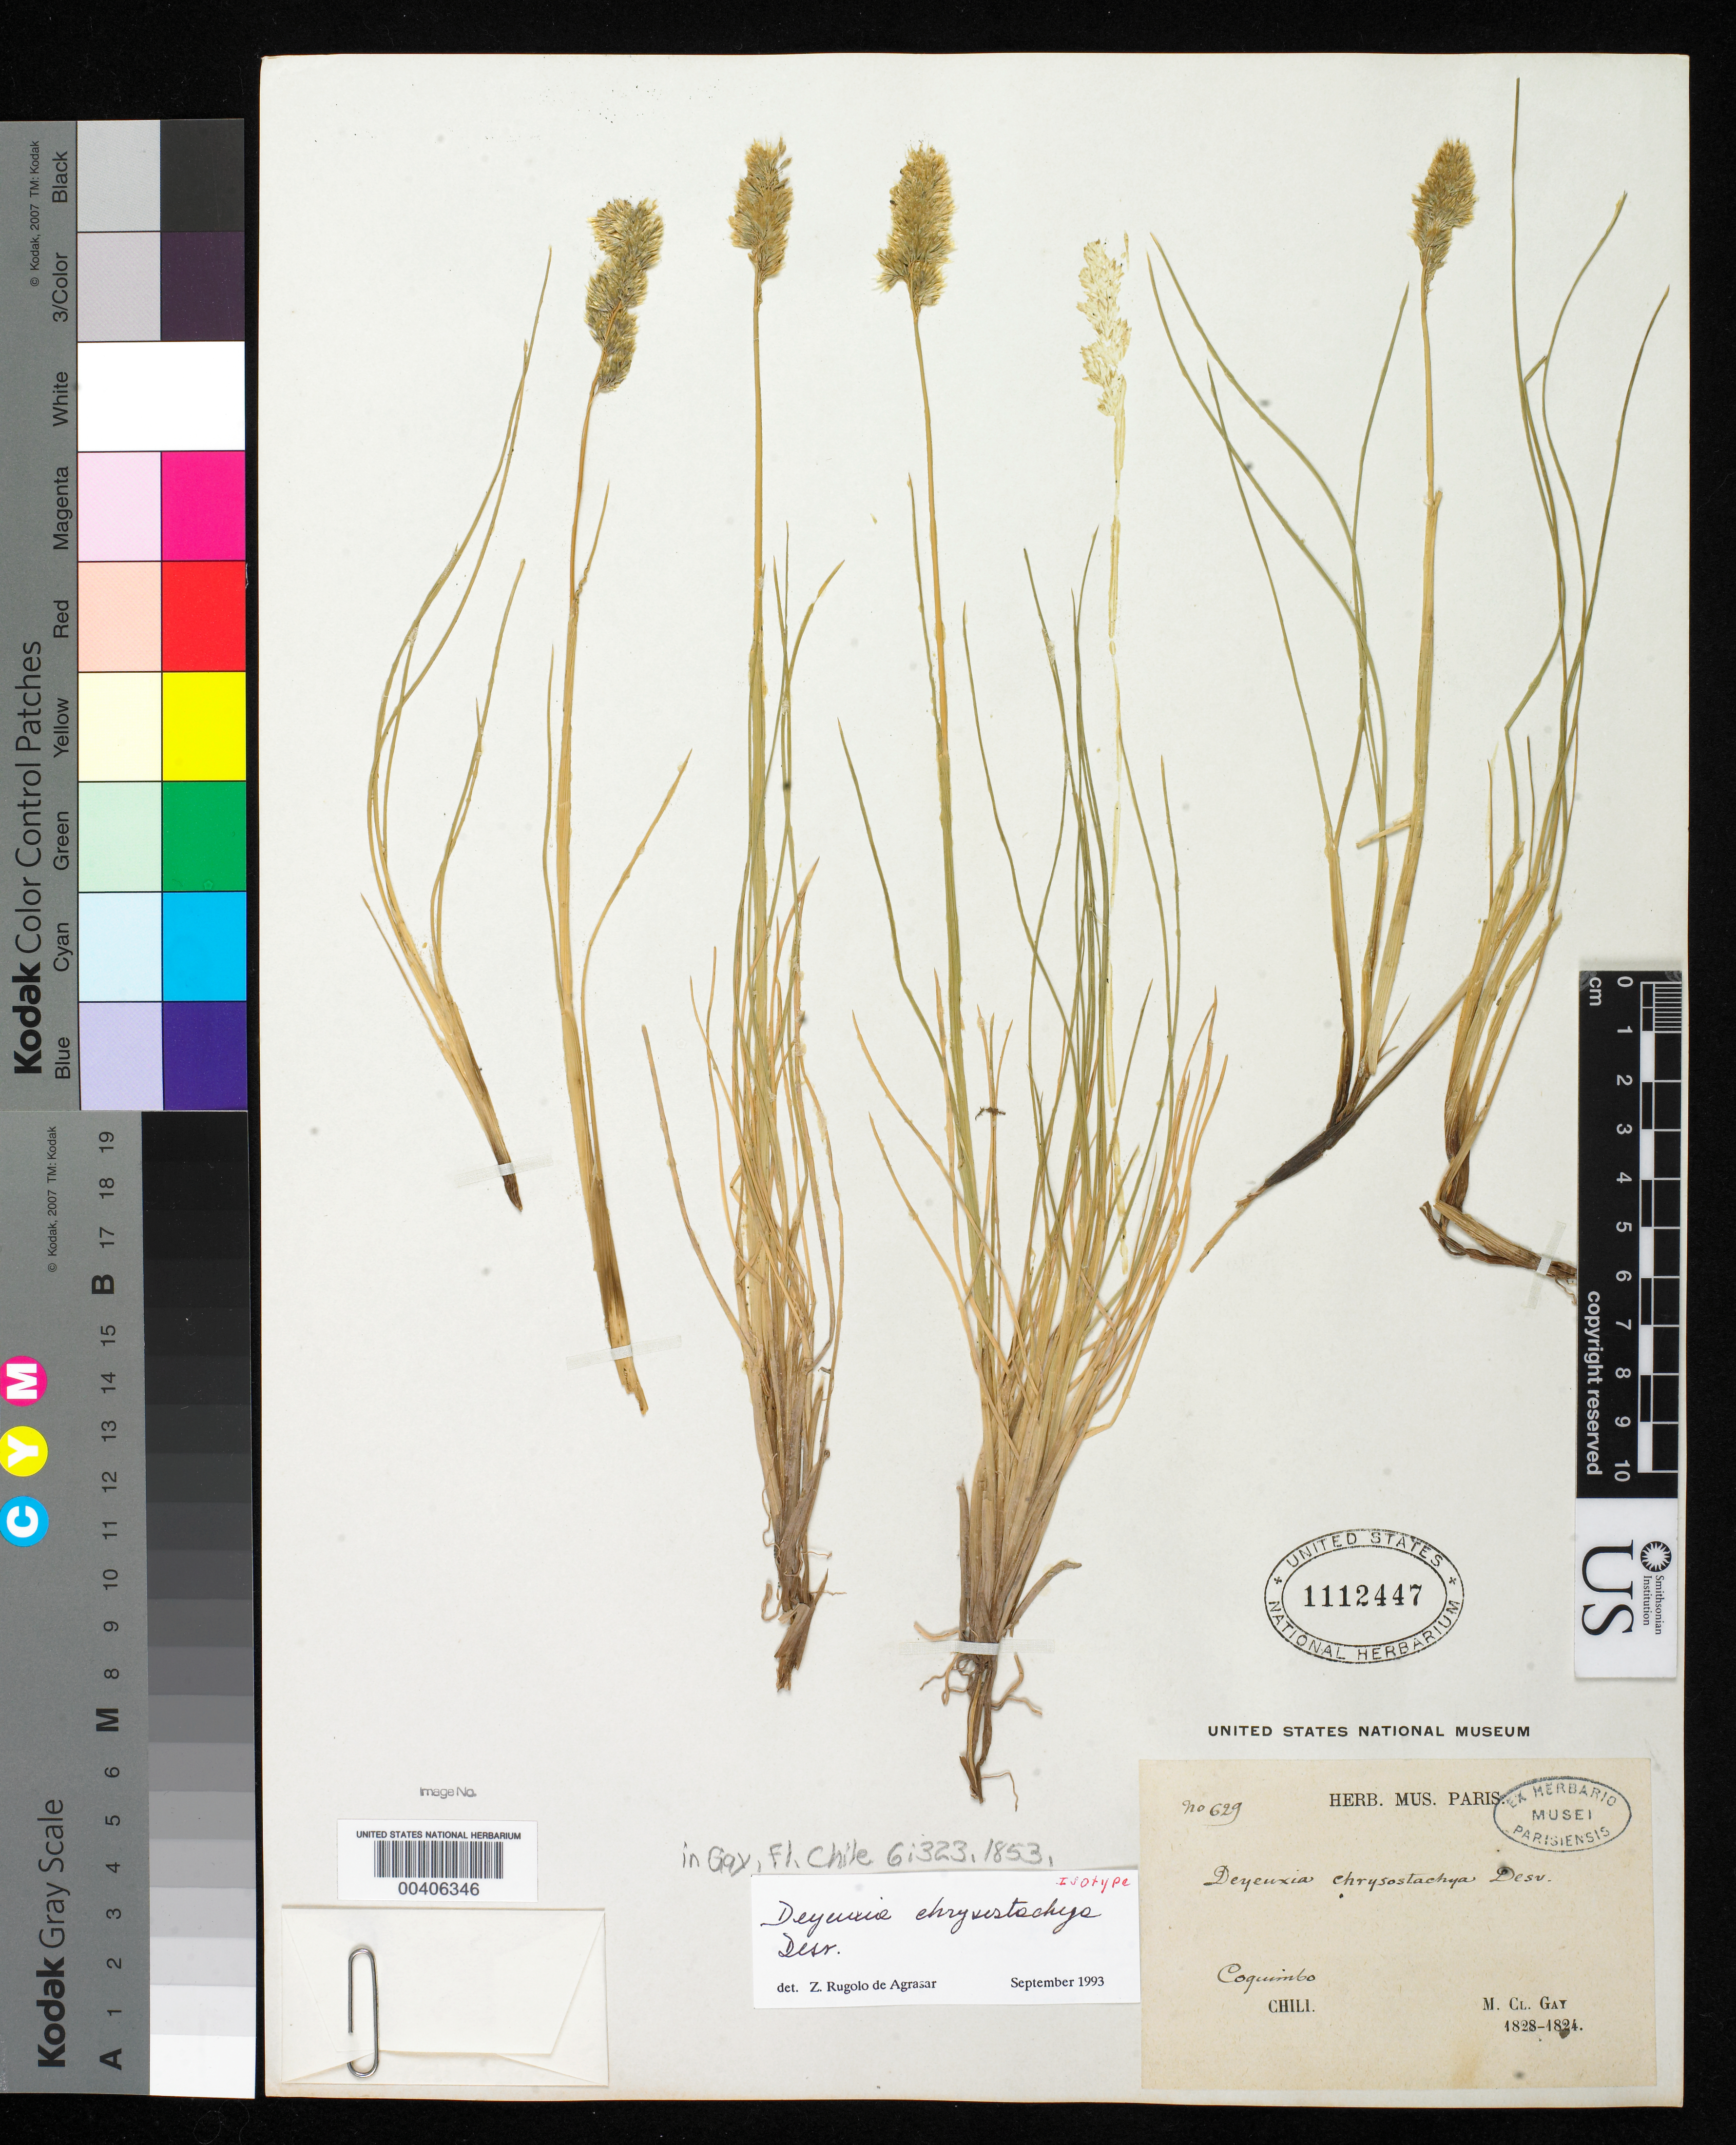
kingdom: Plantae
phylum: Tracheophyta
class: Liliopsida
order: Poales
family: Poaceae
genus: Deyeuxia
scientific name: Deyeuxia chrysostachya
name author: É. Desv. in Gay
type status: Isotype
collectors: C. Gay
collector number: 629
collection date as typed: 1824 to -- --- 1828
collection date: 1824/1828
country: Chile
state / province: Coquimbo (IV)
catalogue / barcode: US 1112447